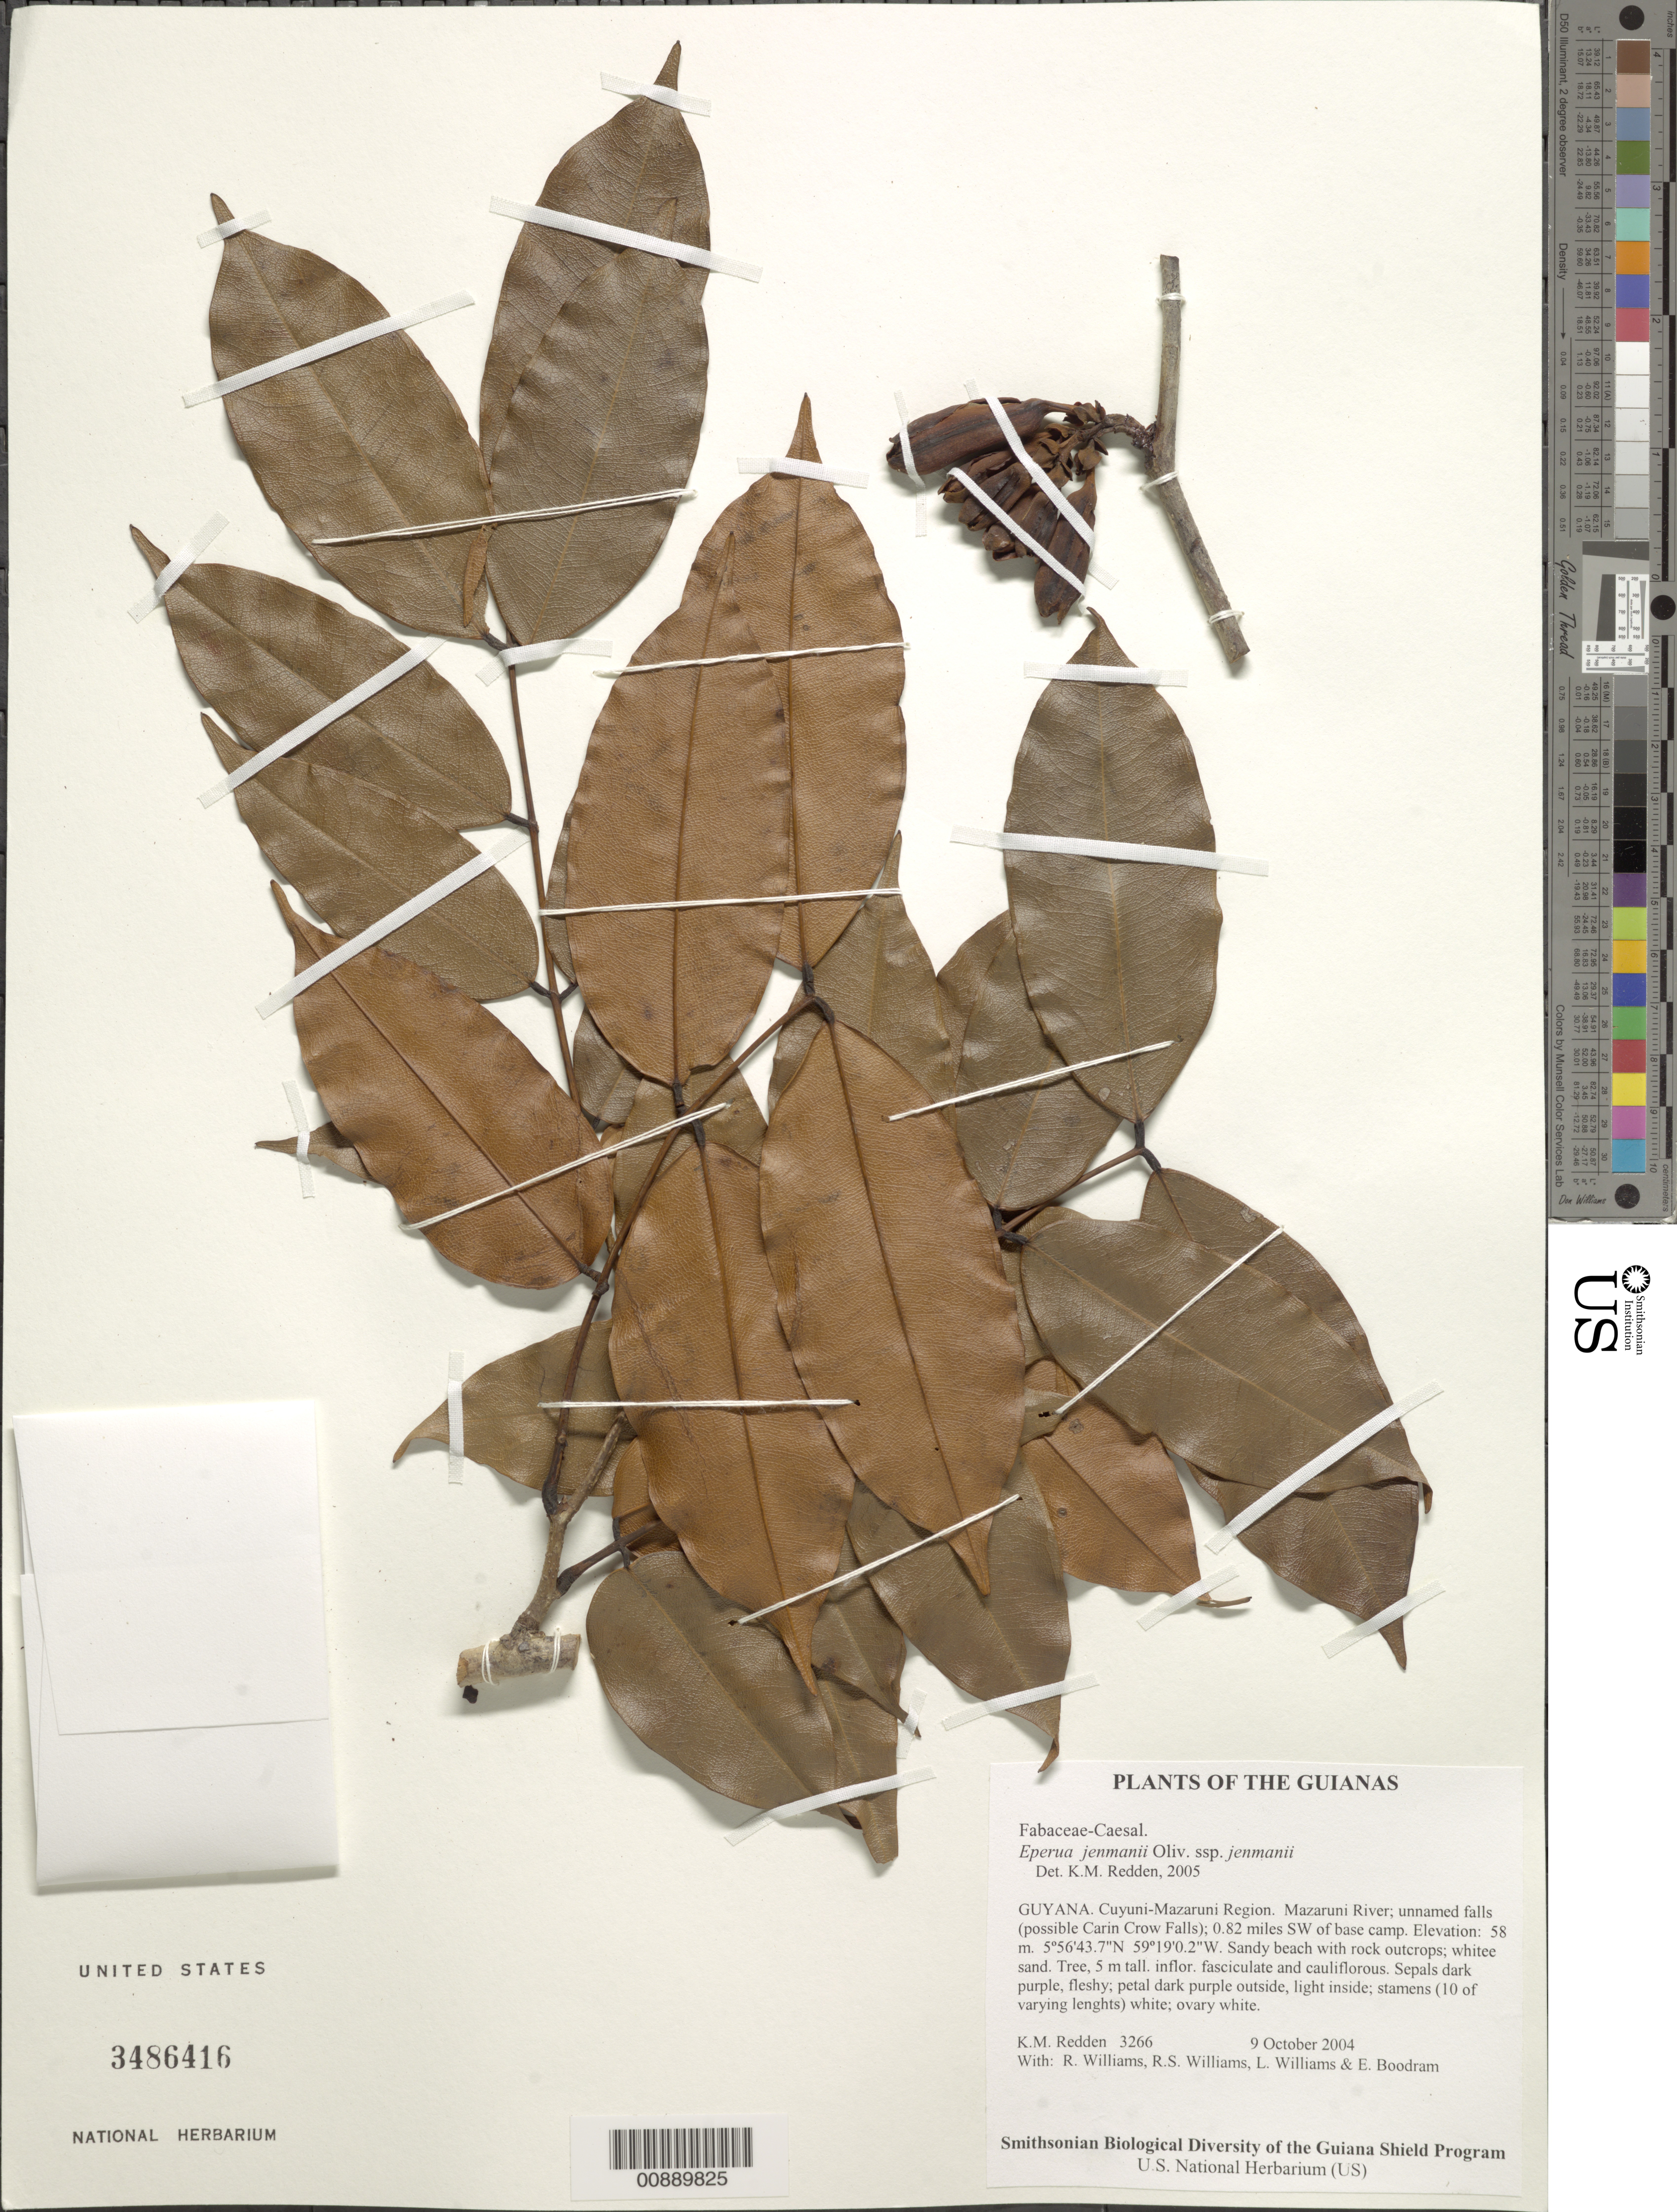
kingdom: Plantae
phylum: Tracheophyta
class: Magnoliopsida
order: Fabales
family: Fabaceae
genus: Eperua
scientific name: Eperua jenmanii subsp. jenmanii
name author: Oliv.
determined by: Redden, K. M.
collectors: K. M. Redden, R. Williams, R. S. Williams, L. Williams & E. Boodram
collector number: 3266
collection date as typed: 9 October 2004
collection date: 2004-10-09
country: Guyana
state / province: Cuyuni-Mazaruni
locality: Mazaruni River; unnamed falls (possible Carin Crow Falls); 0.82 miles SW of base camp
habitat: Sandy beach with rock outcrops; white sand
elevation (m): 58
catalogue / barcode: US 3486416